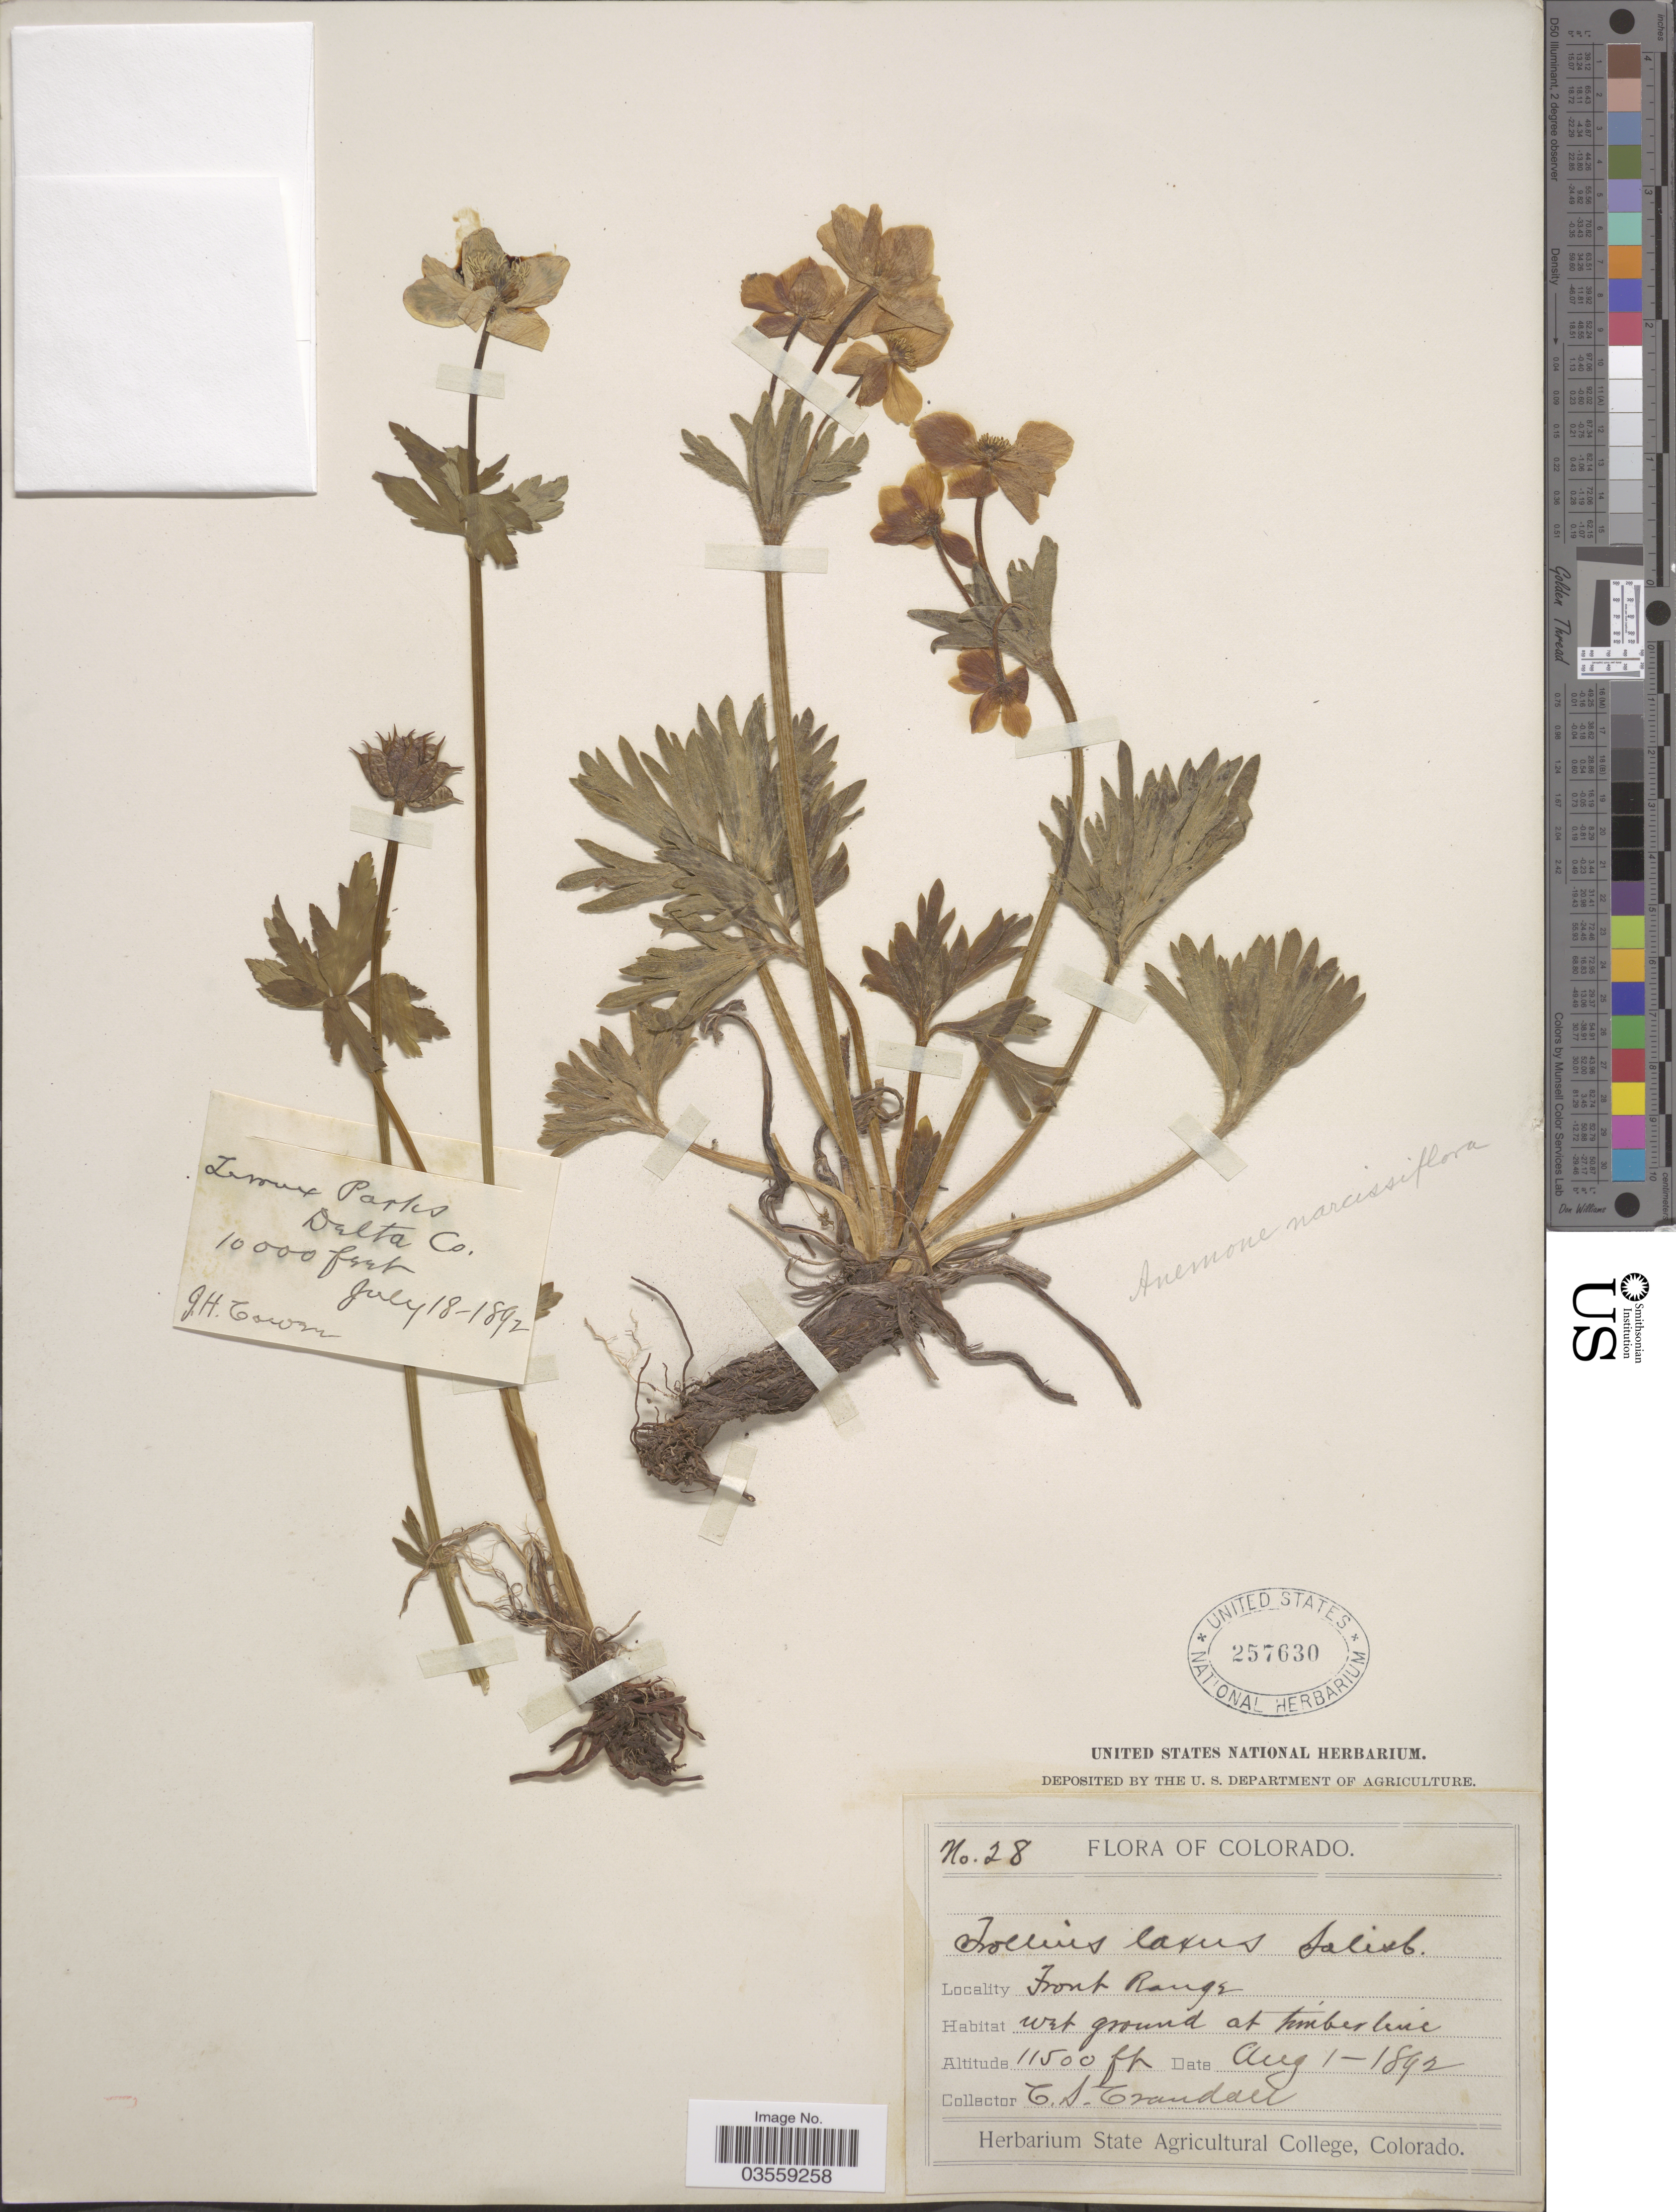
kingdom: Plantae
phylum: Tracheophyta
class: Magnoliopsida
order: Ranunculales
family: Ranunculaceae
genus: Trollius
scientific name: Trollius laxus var. laxus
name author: Salisb.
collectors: C. Crandall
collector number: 28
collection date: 1892-08-01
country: United States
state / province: Colorado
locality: Front Range.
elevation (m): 3505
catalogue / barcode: US 257630